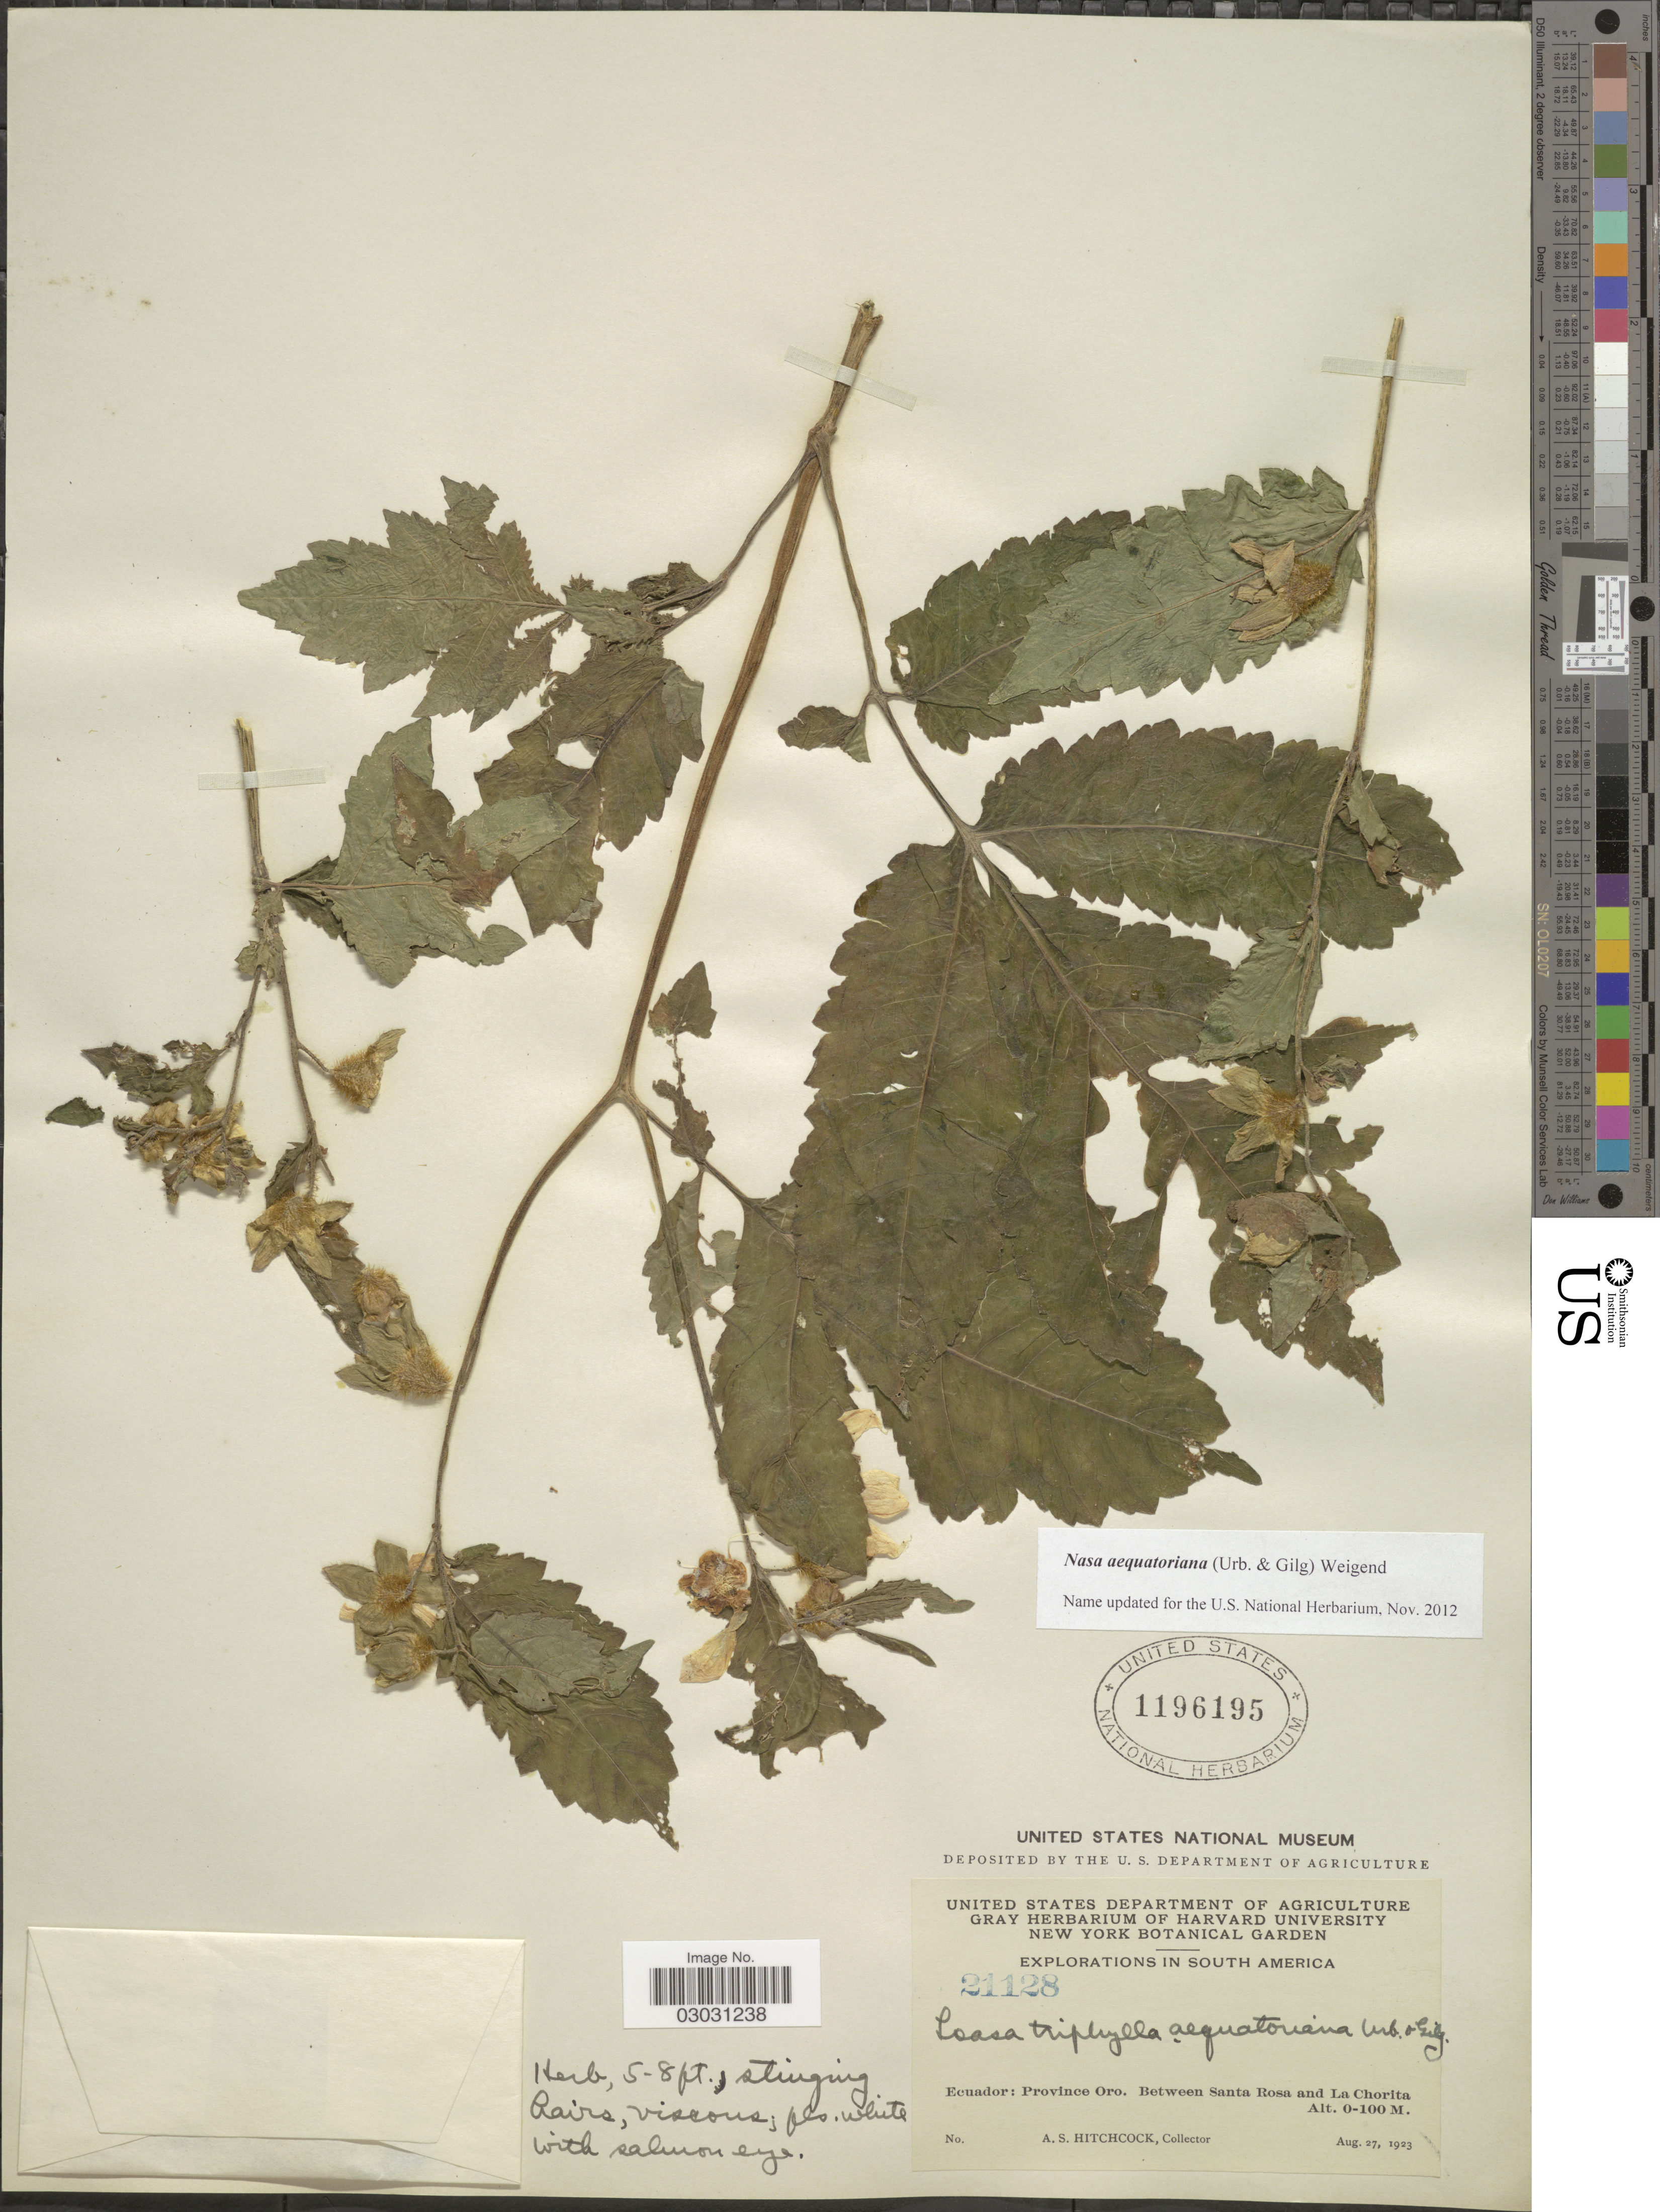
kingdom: Plantae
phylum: Tracheophyta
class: Magnoliopsida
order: Cornales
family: Loasaceae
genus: Nasa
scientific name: Nasa aequatoriana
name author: (Urb. & Gilg) Weigend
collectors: A. S. Hitchcock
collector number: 21128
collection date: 1923-08-27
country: Ecuador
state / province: El Oro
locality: Province Oro. Between Santa Rosa and La Chorita.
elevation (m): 0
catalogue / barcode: US 1196195